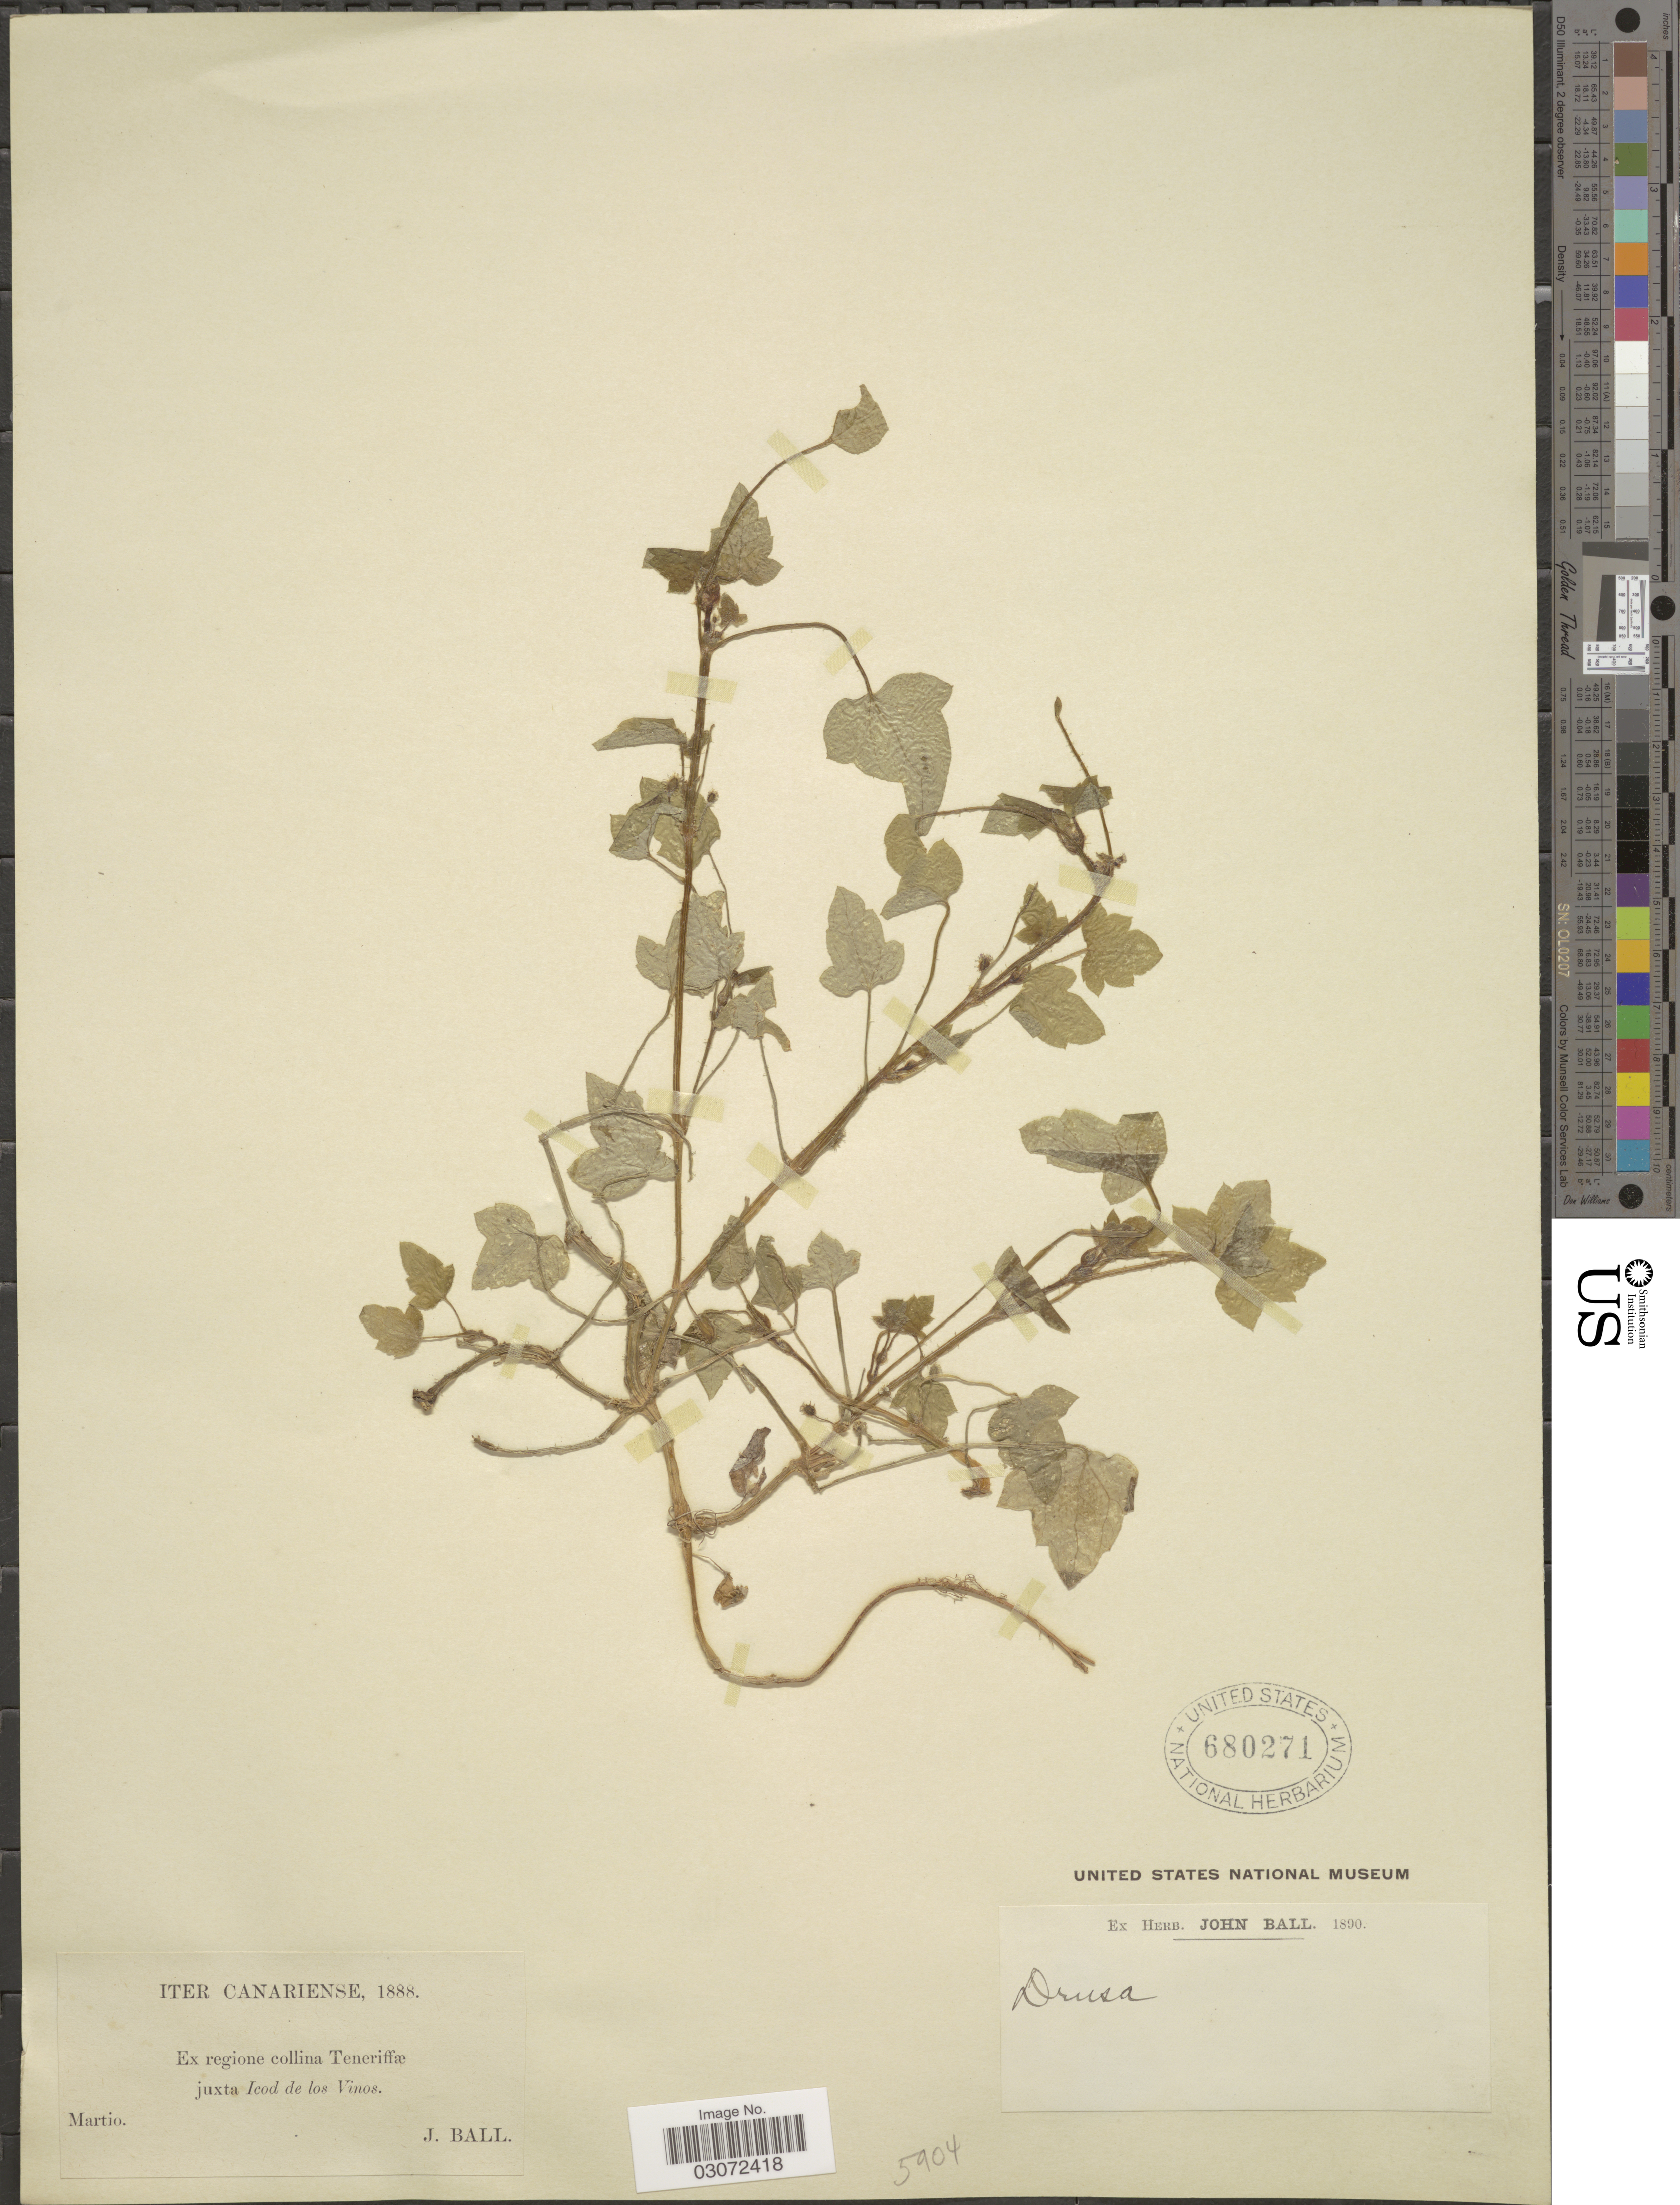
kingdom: Plantae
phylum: Tracheophyta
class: Magnoliopsida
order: Apiales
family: Apiaceae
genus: Drusa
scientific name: Drusa sp.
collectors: J. Ball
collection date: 1888-03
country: Spain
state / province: Canarias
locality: Iter Canariense, Ex regione collina Teneriffæ juxta Icod de los Vinos.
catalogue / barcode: US 680271